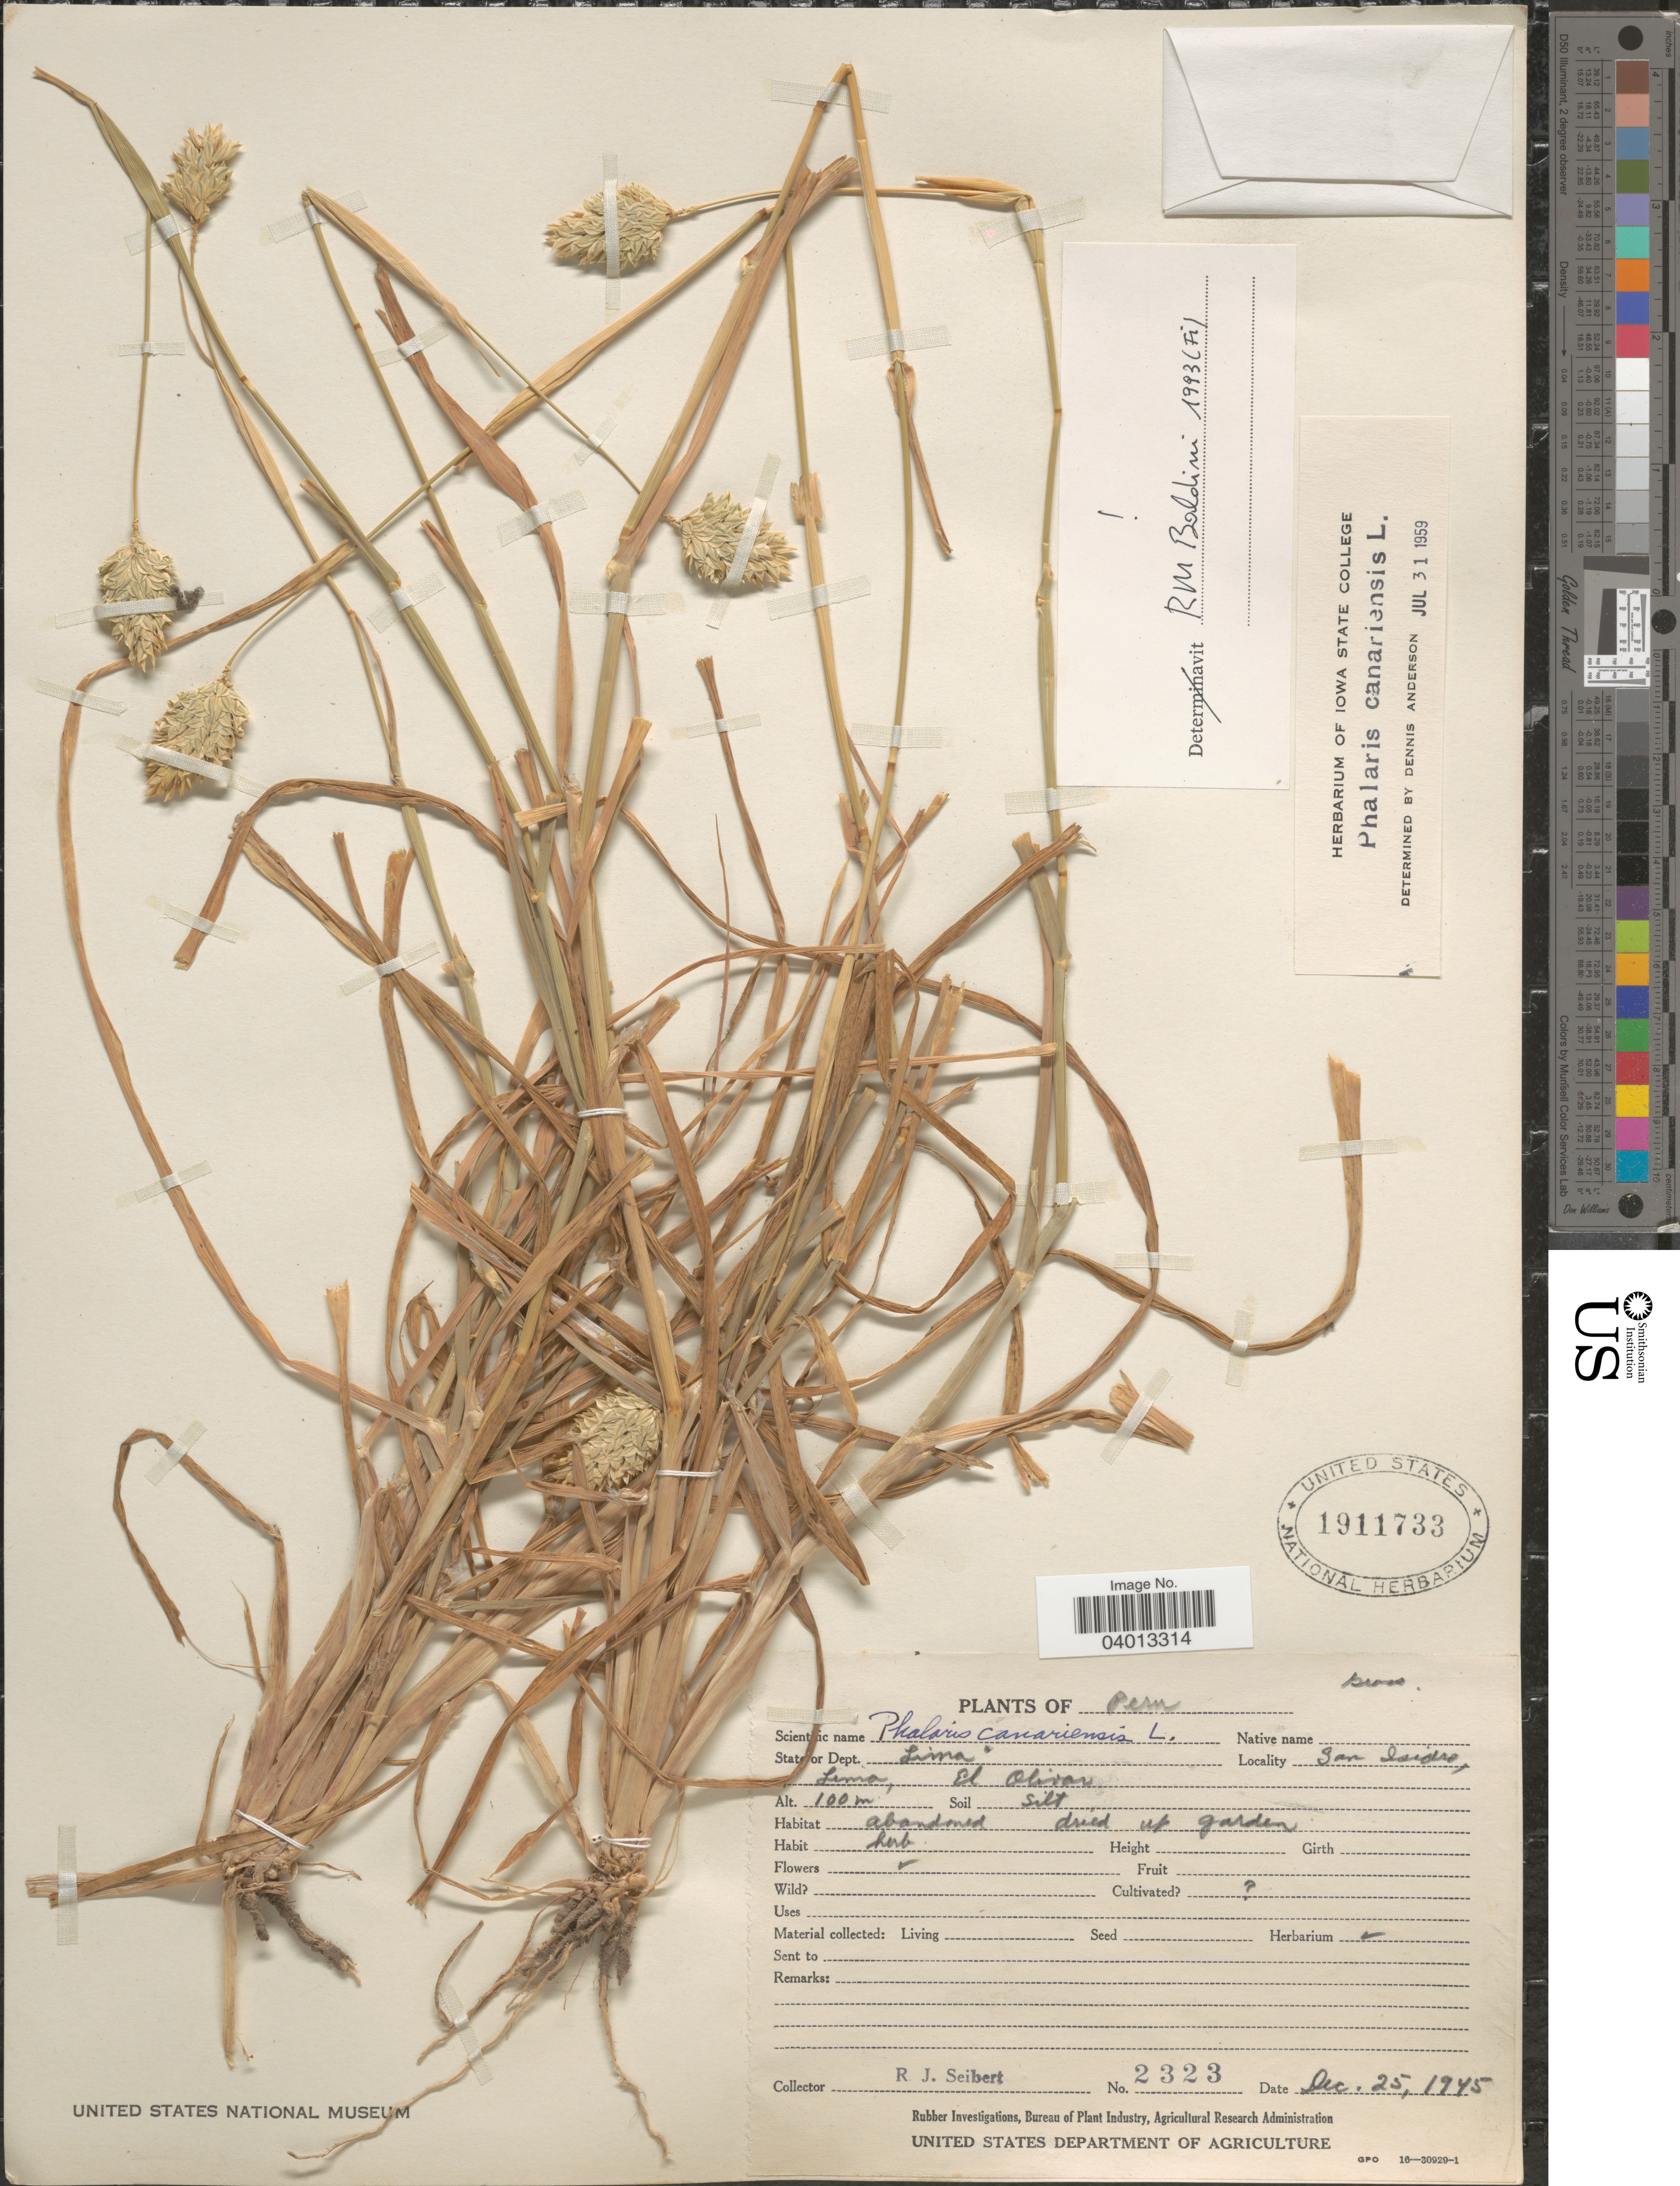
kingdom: Plantae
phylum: Tracheophyta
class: Liliopsida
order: Poales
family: Poaceae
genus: Phalaris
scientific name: Phalaris canariensis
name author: L.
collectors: R. J. Seibert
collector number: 2323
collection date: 1945-12-25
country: Peru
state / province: Lima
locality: State or Dept. Lima. San Isidro, Lima, El Olivar.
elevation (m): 100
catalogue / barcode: US 1911733